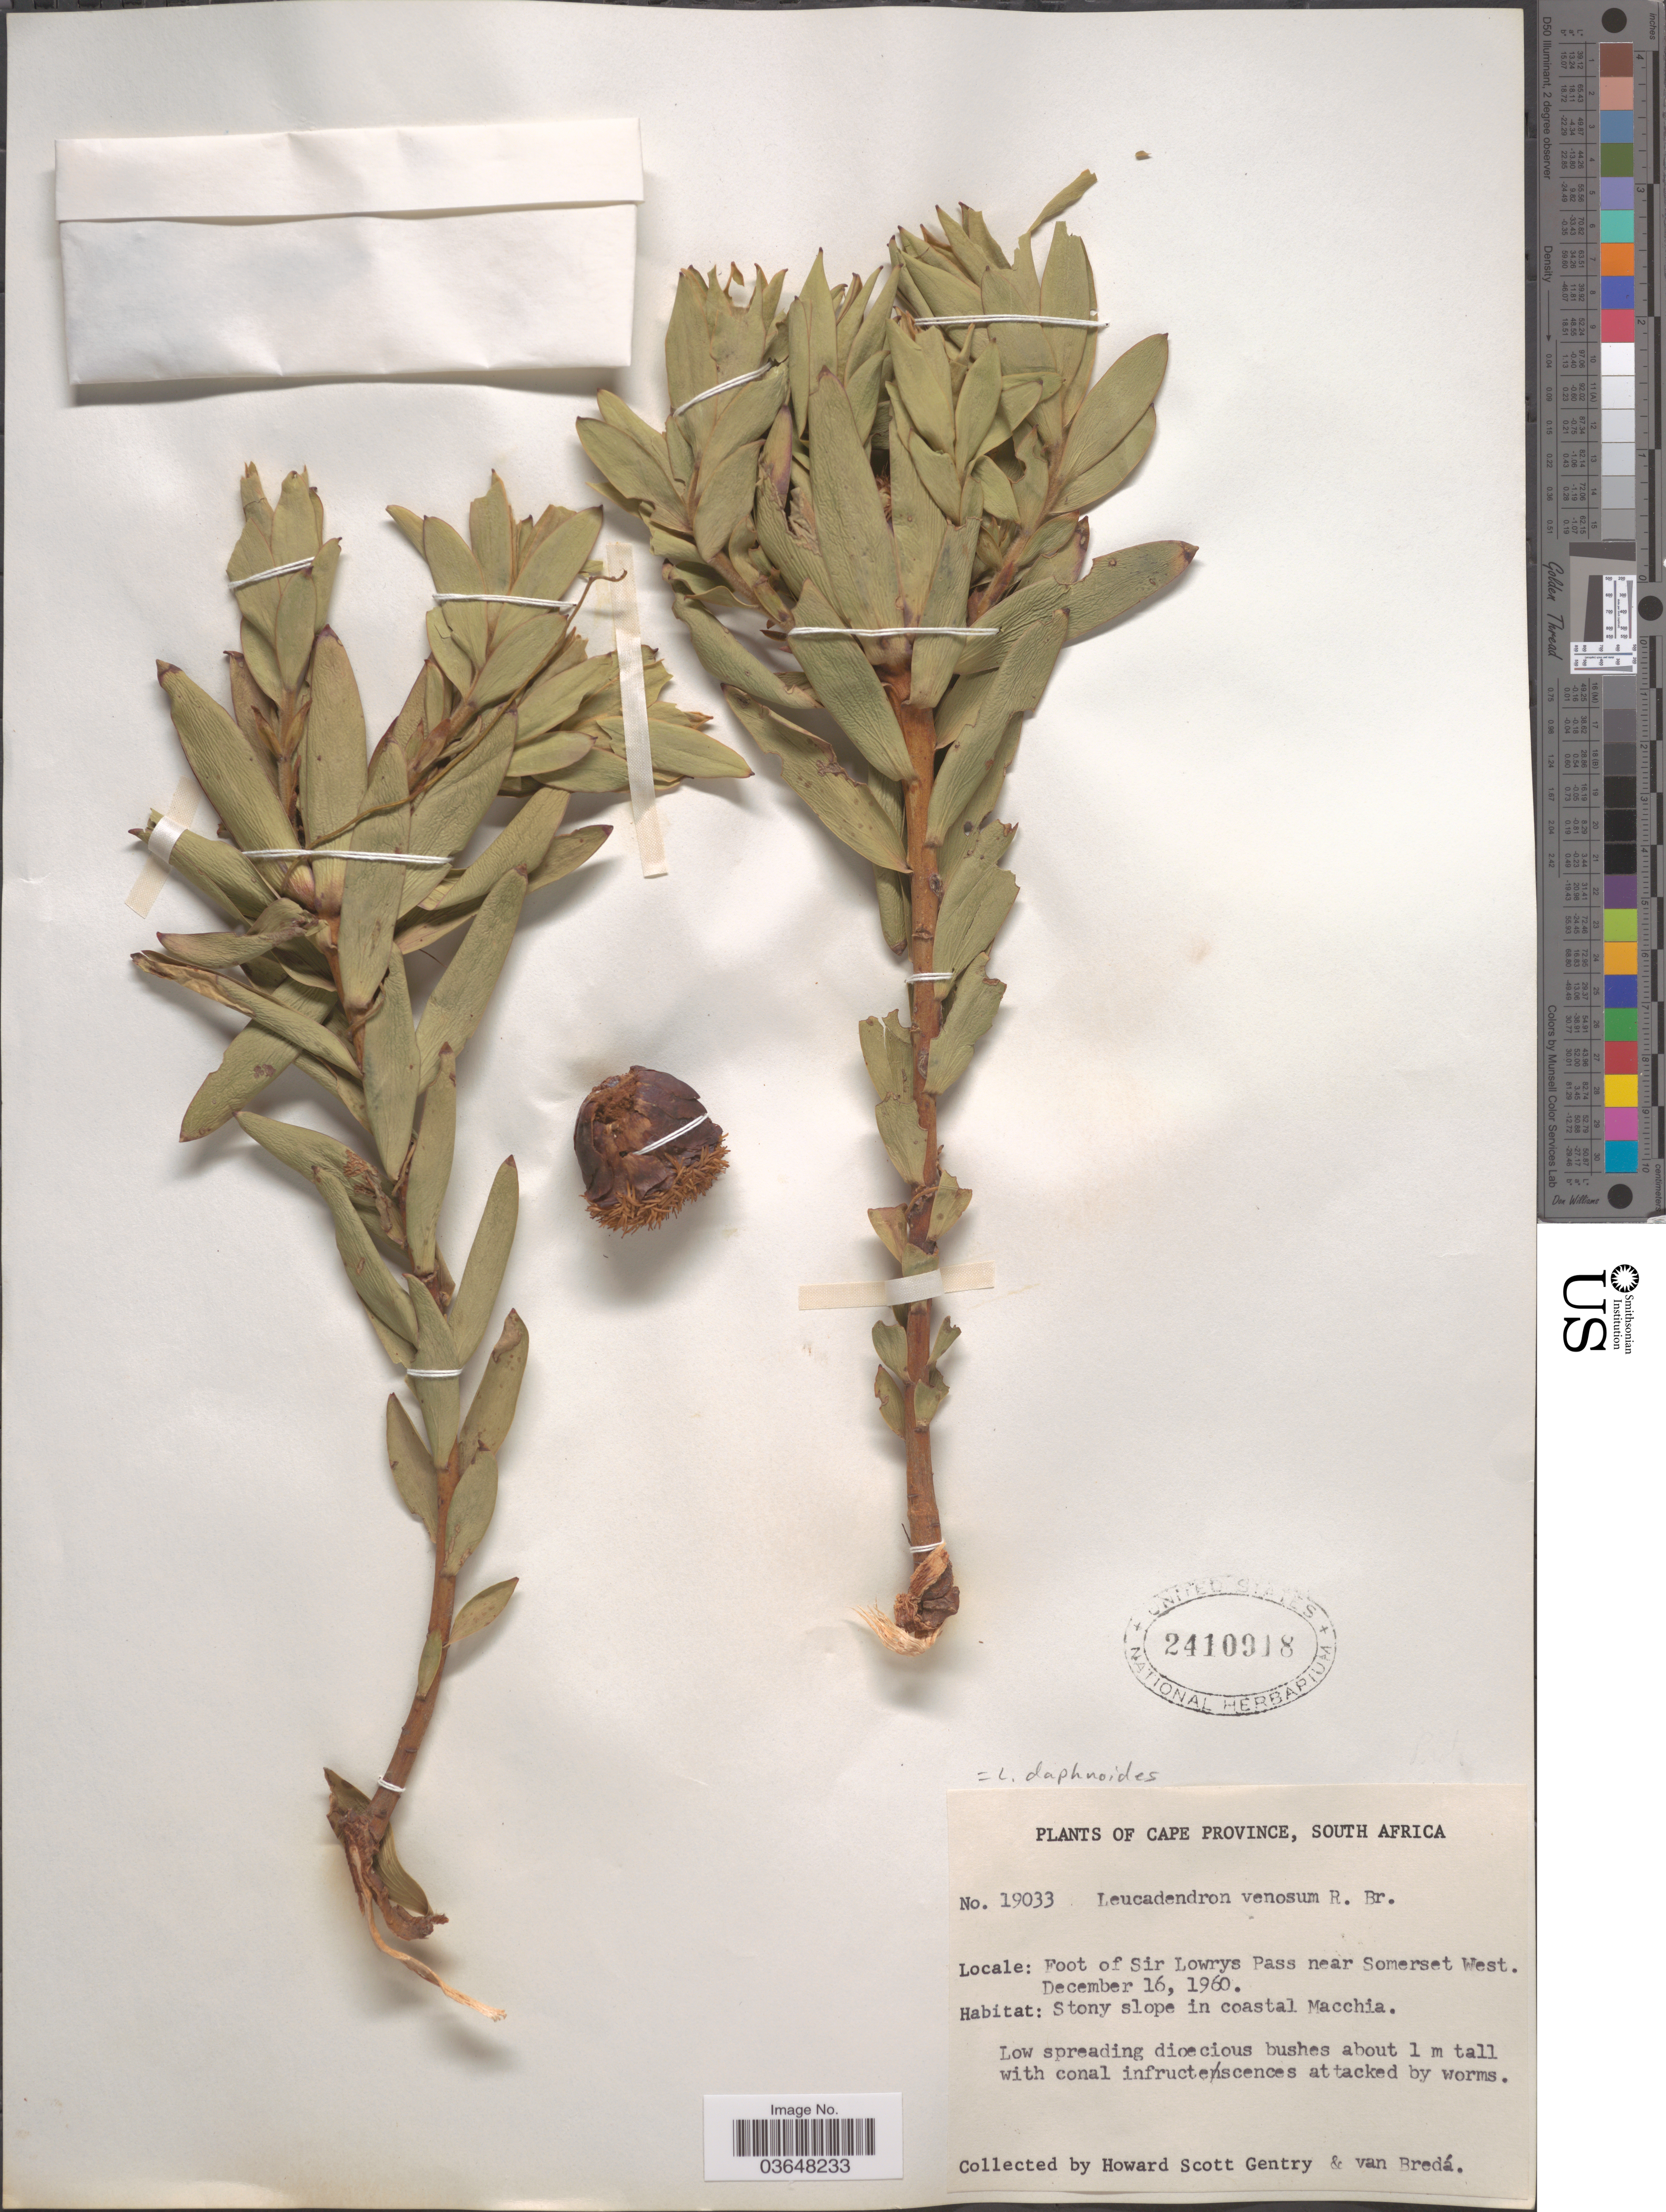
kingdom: Plantae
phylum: Tracheophyta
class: Magnoliopsida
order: Proteales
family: Proteaceae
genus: Leucadendron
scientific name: Leucadendron daphnoides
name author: Meisn.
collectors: H. S. Gentry & Van Bredá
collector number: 19033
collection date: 1960-12-16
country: South Africa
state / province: Western Cape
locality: Foot of Sir Lowrys Pass near Somerest West.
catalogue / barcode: US 2410918